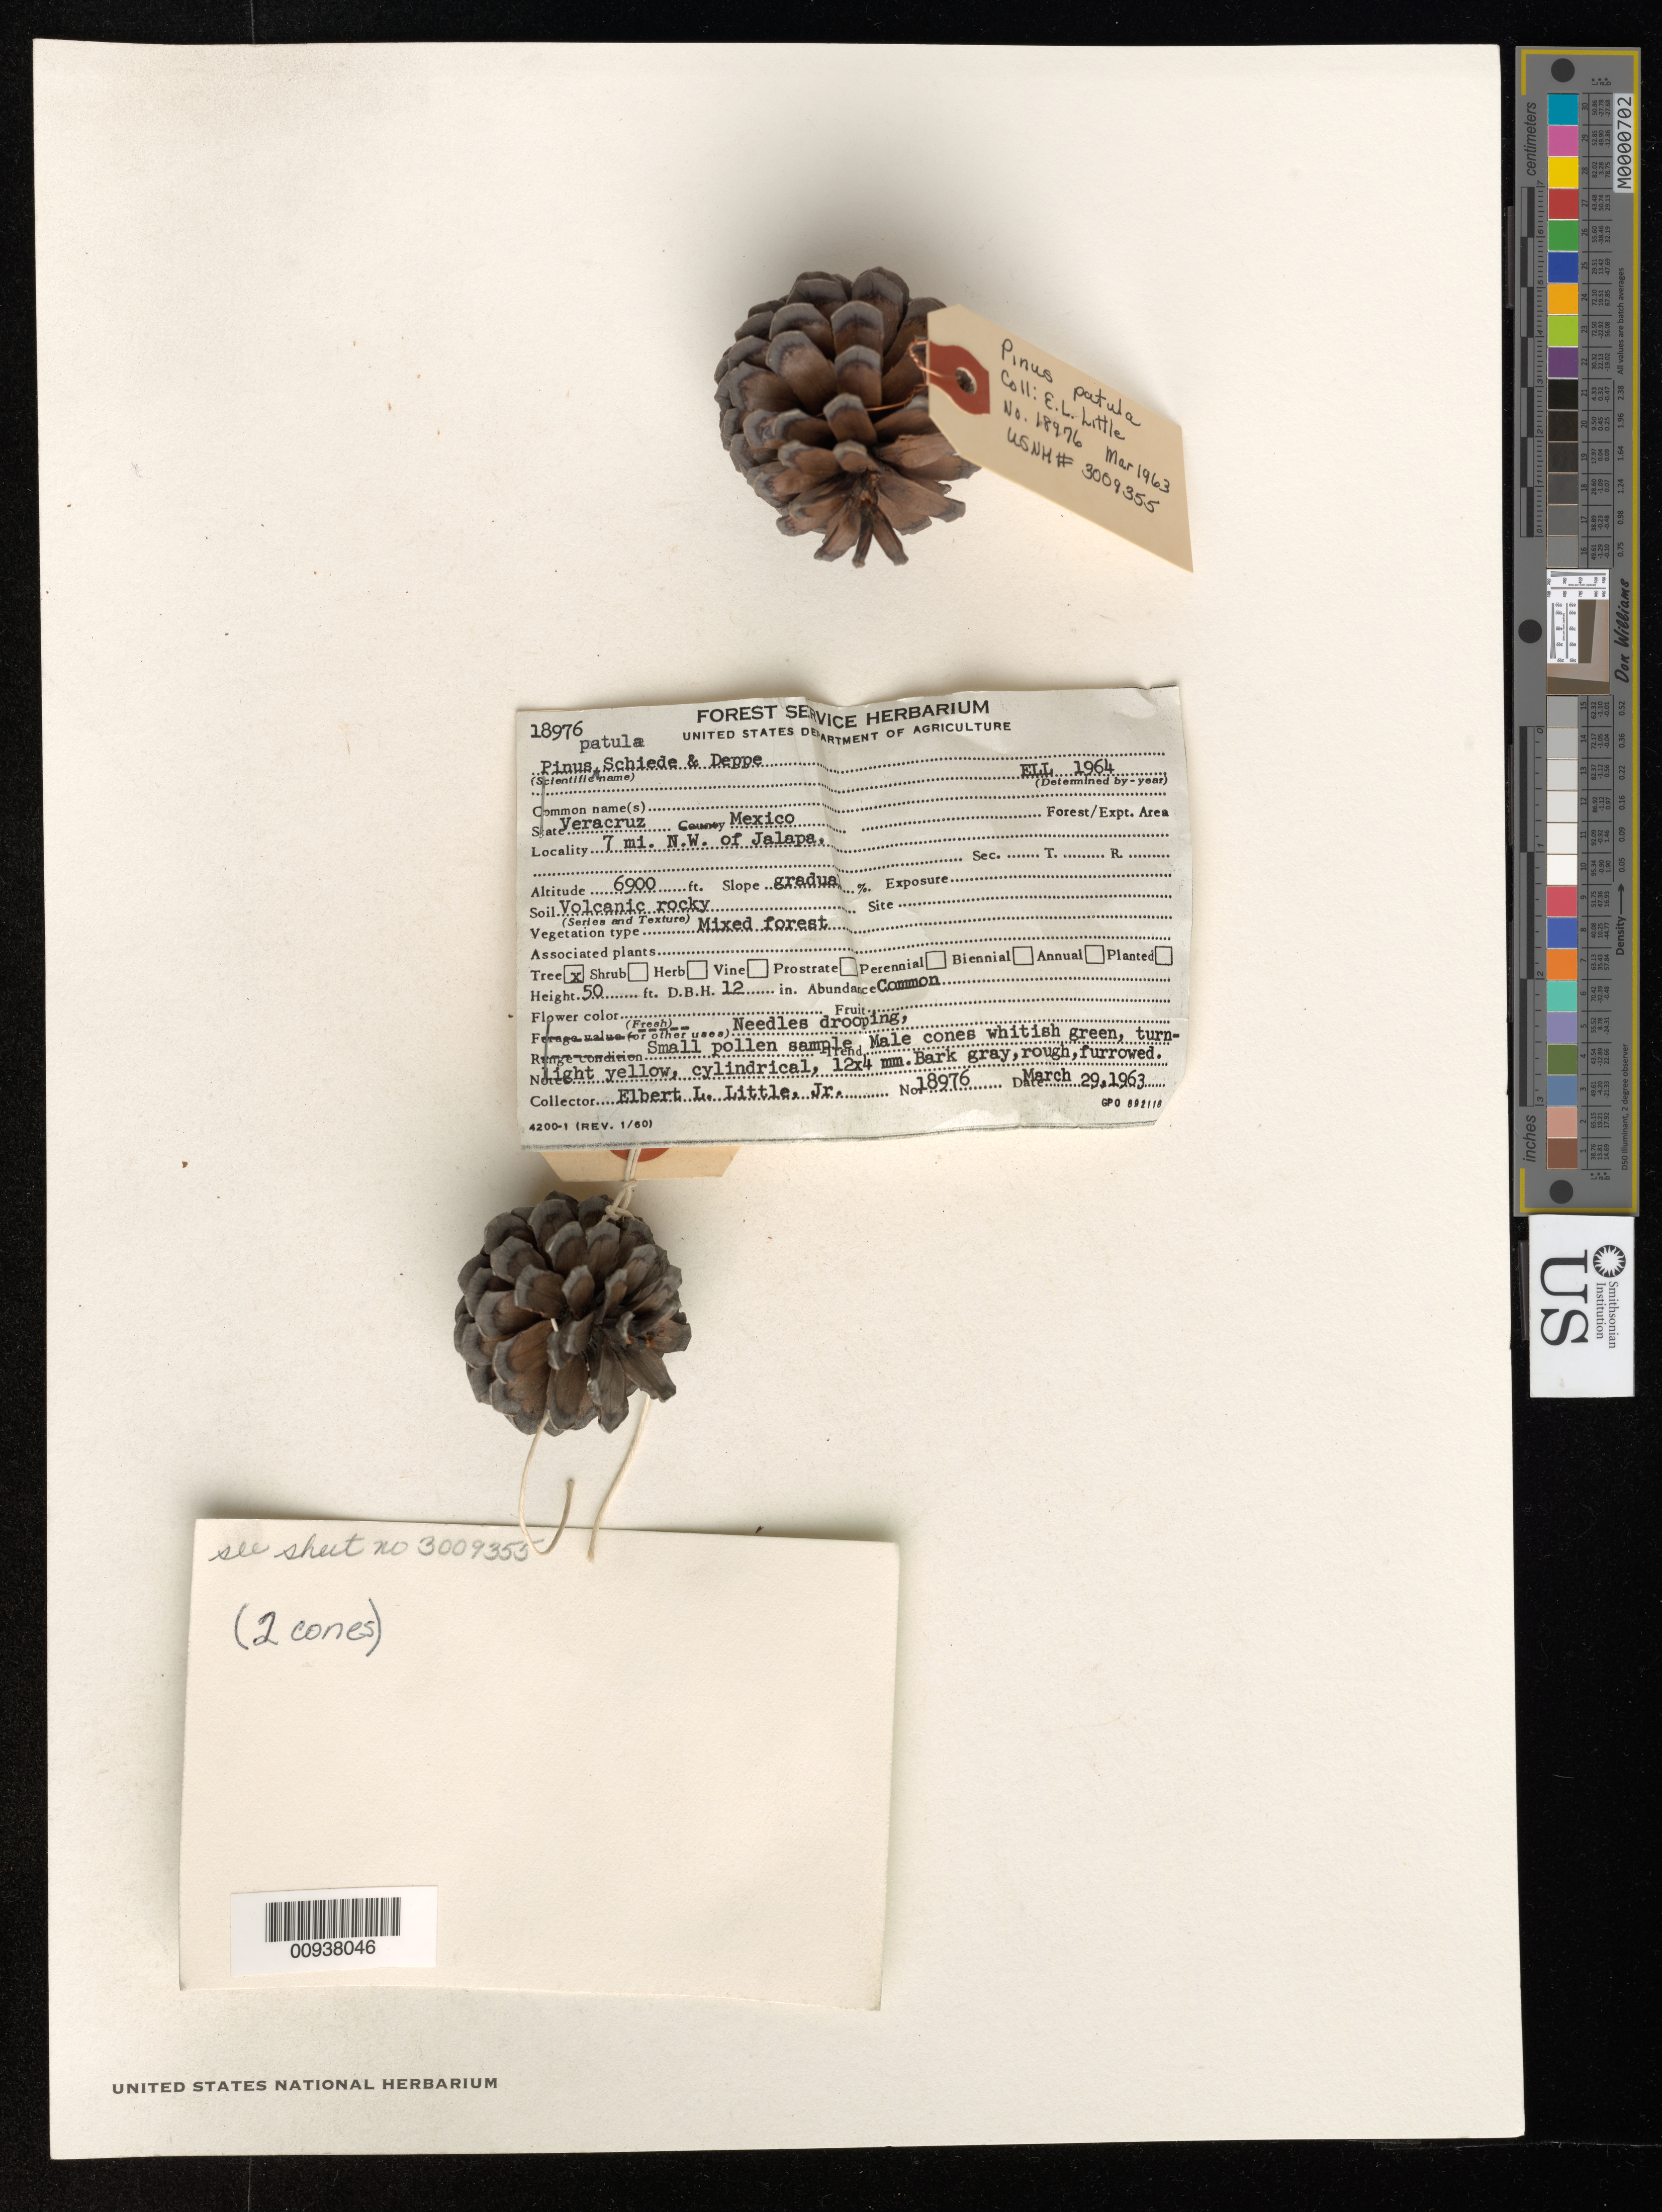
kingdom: Plantae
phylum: Tracheophyta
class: Pinopsida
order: Pinales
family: Pinaceae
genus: Pinus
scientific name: Pinus patula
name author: Schltdl. & Cham.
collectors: E. L. Little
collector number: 18976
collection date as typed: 29 Mar 1963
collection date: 1963-03-29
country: Mexico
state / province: Veracruz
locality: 7 mi. NW of Jalapa, Veracruz, km. 305.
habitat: Mixed forest. Soil volcanic rocky.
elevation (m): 2103